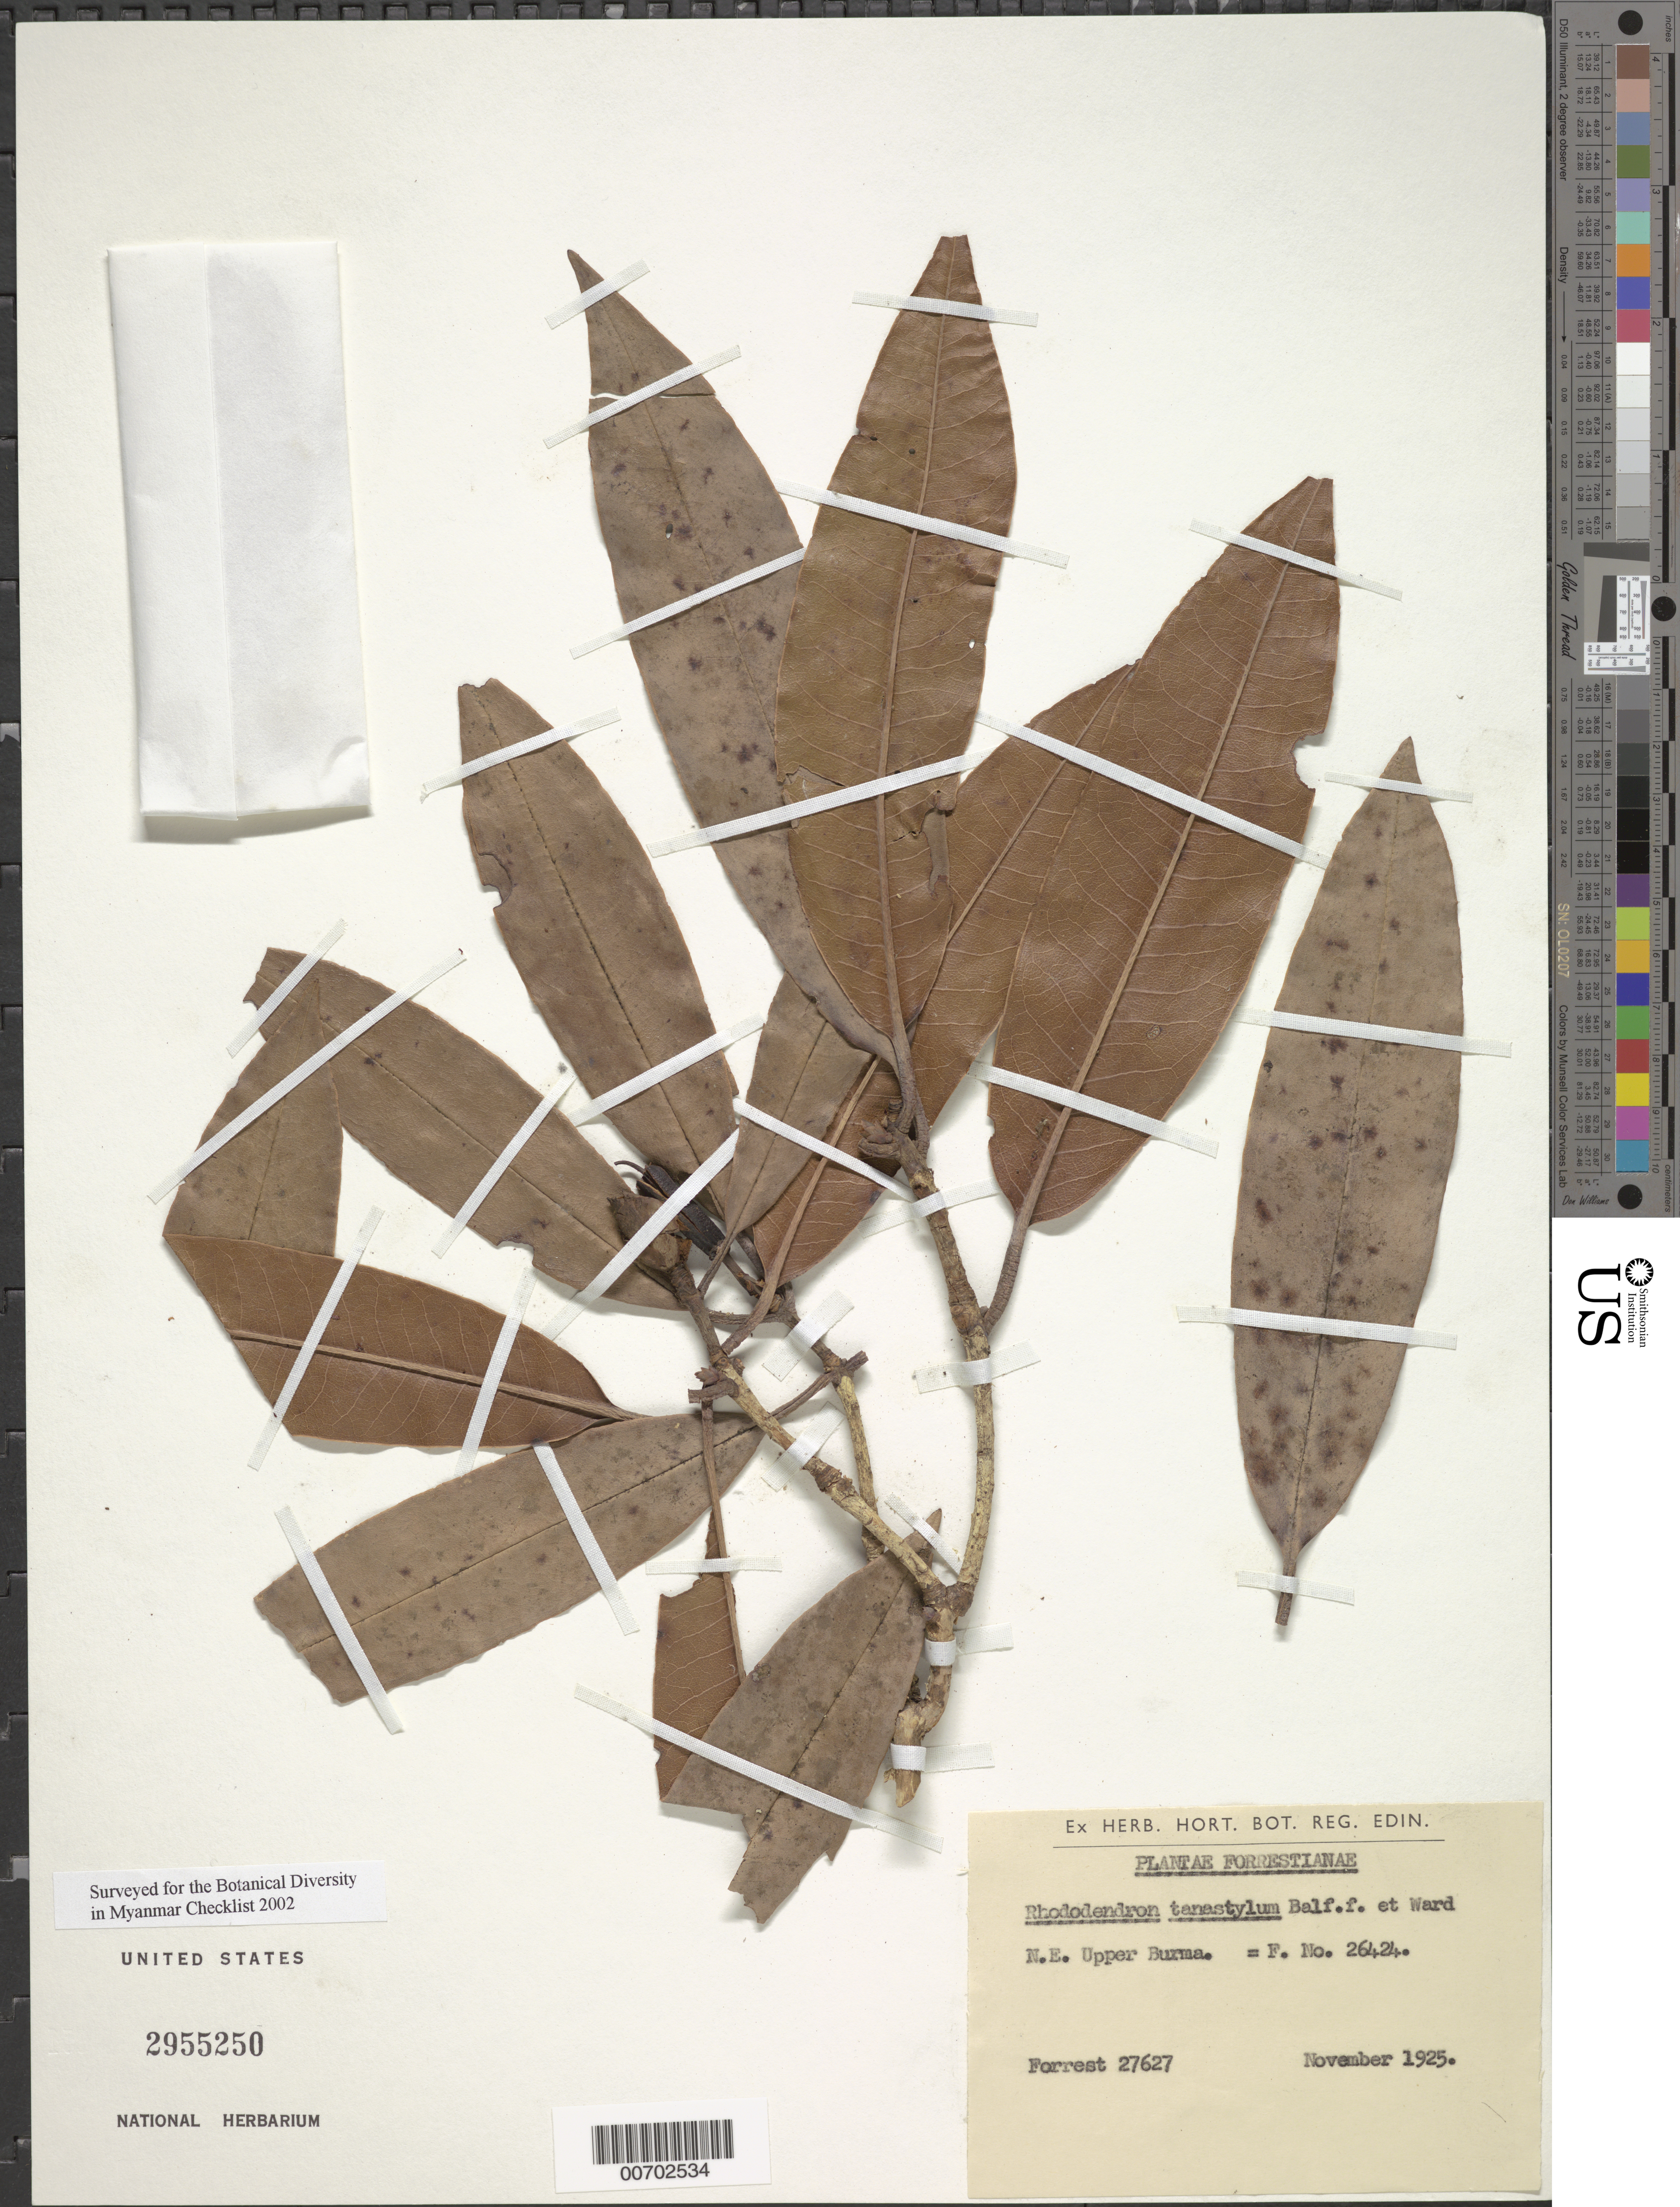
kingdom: Plantae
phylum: Tracheophyta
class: Magnoliopsida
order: Ericales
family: Ericaceae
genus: Rhododendron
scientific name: Rhododendron tanastylum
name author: Balf. f. & Kingdon-Ward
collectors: G. Forrest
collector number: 27627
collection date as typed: Nov 1925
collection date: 1925-11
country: Myanmar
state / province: Kachin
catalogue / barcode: US 2955250